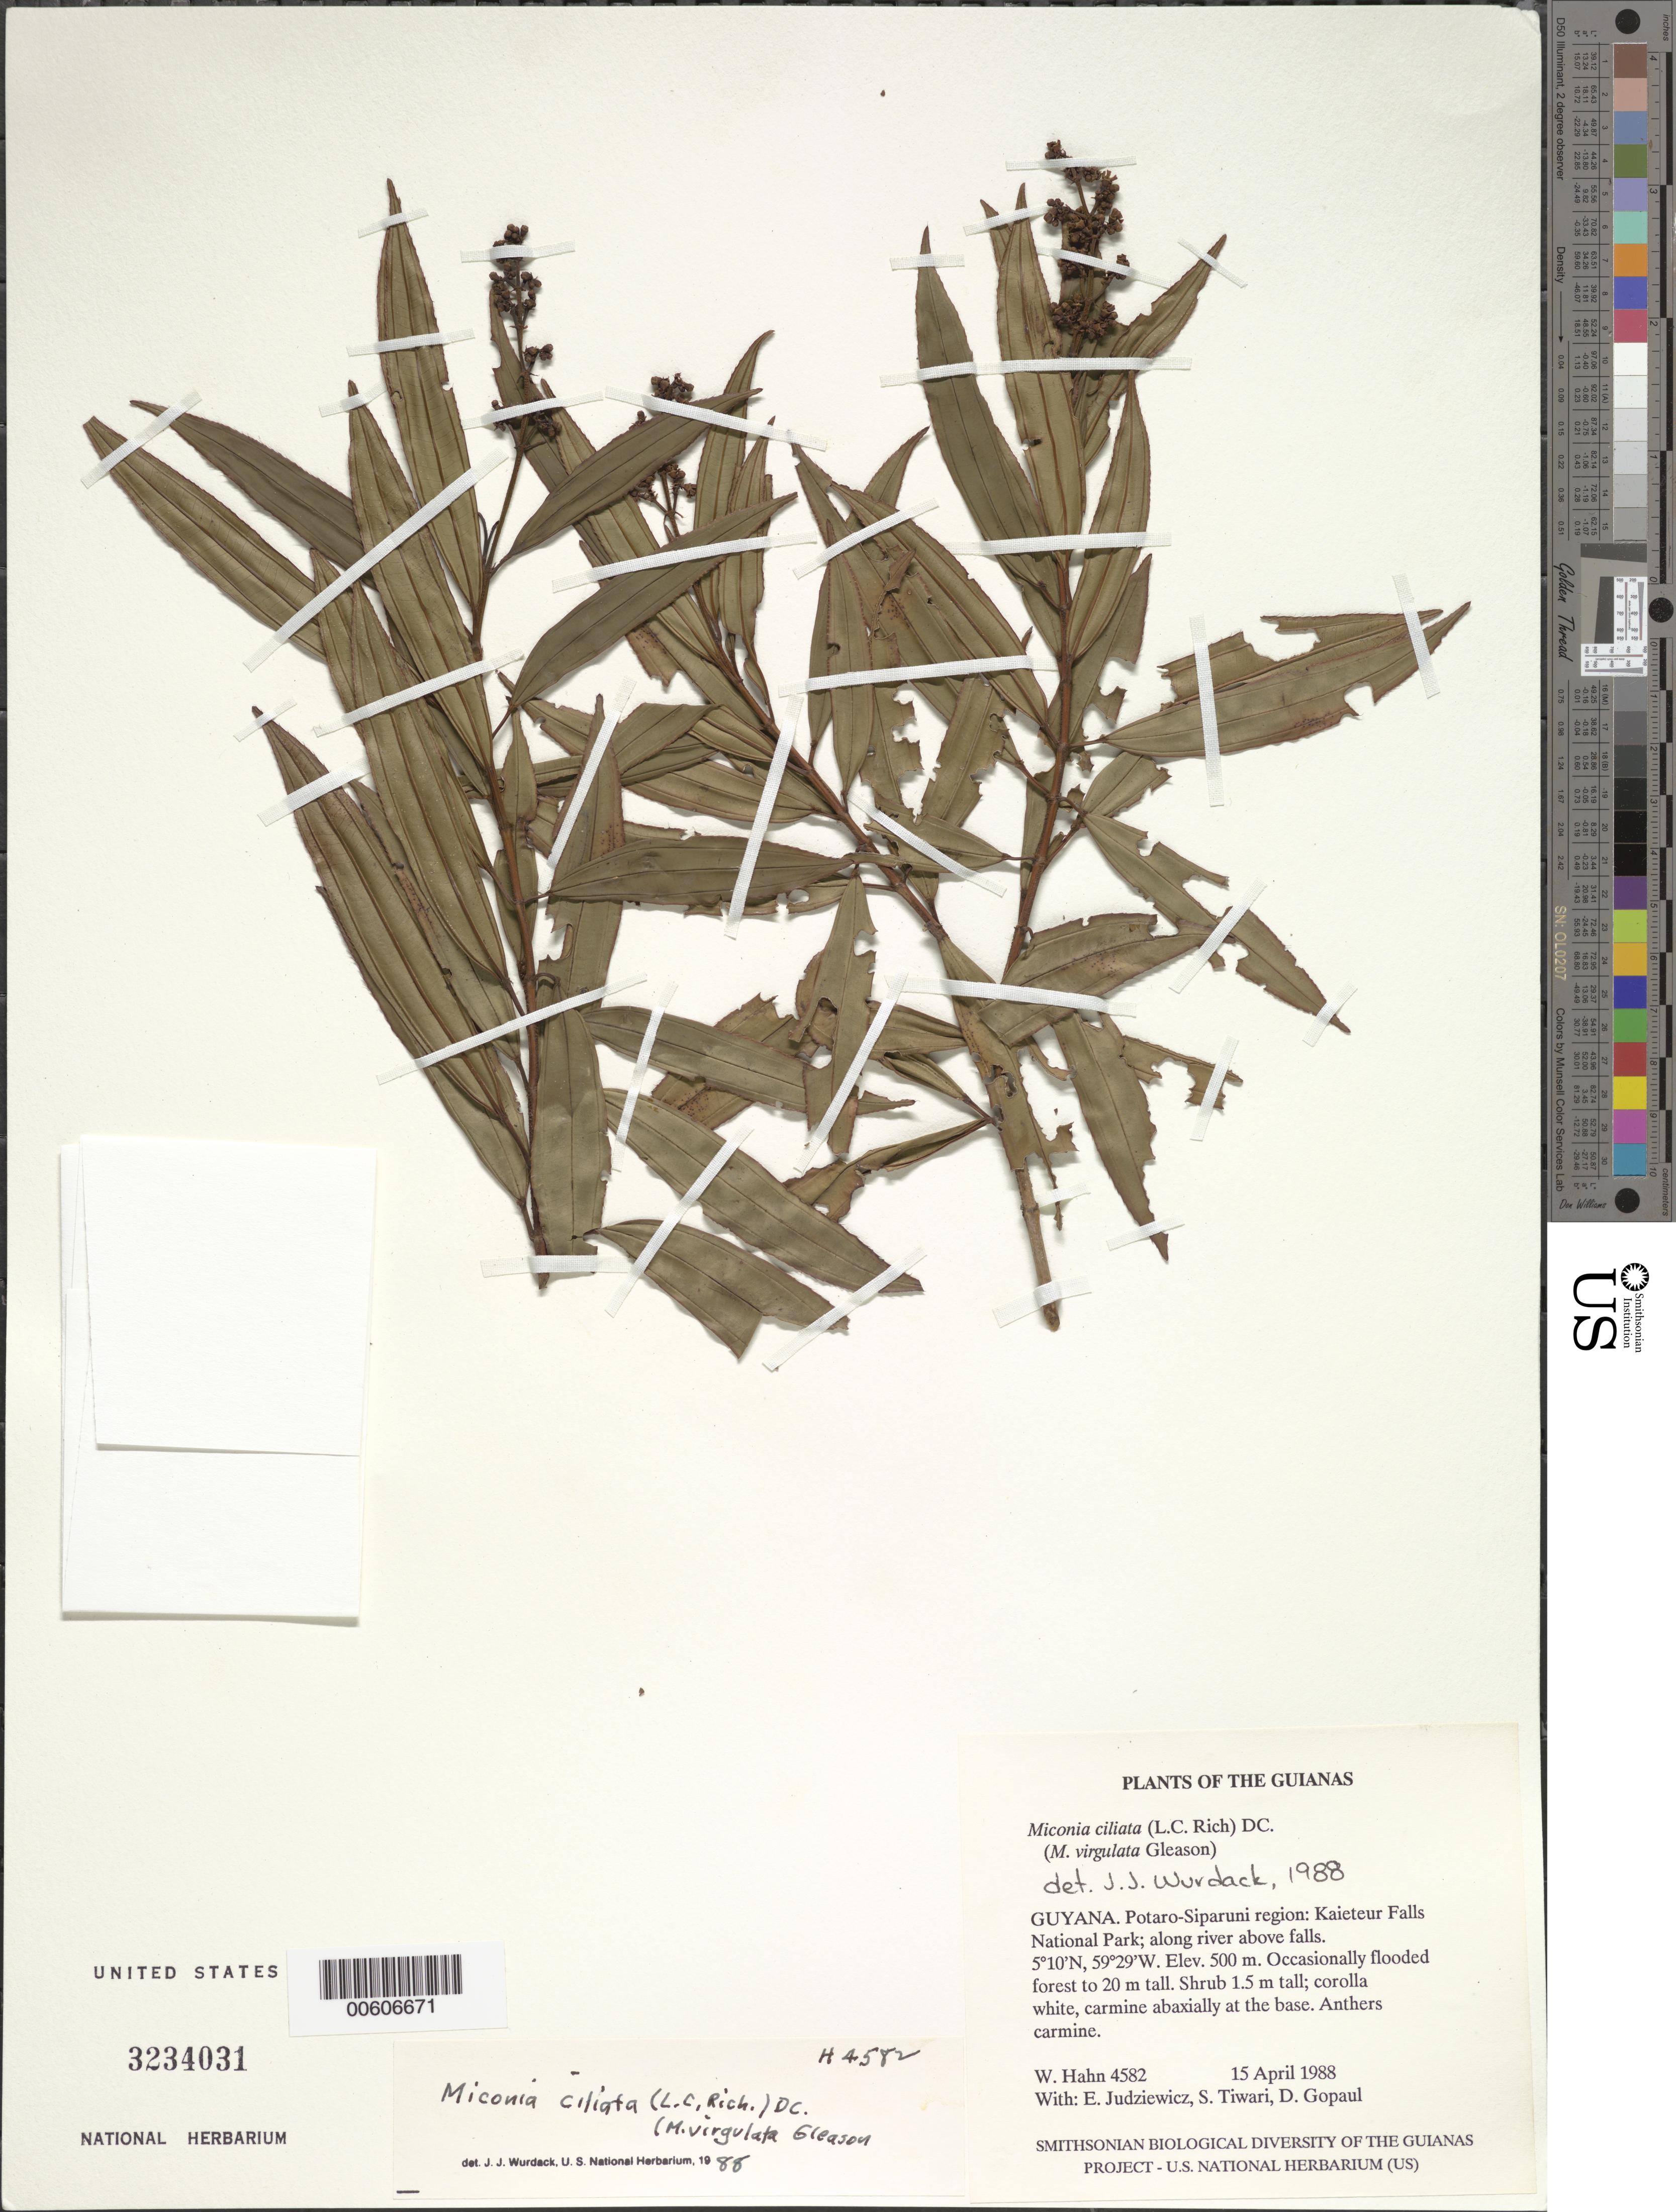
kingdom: Plantae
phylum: Tracheophyta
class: Magnoliopsida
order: Myrtales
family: Melastomataceae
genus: Miconia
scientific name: Miconia ciliata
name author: (Rich.) DC.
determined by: Wurdack, John J., (US), US (UNITED STATES)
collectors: W. Hahn, E. J. Judziewicz, S. Tiwari & D. Gopaul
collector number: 4582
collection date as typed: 15 April 1988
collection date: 1988-04-15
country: Guyana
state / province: Potaro-Siparuni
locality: Kaieteur Falls National Park; along river above falls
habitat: Occasionally flooded forest to 20 m tall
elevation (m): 500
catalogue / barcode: US 3234031